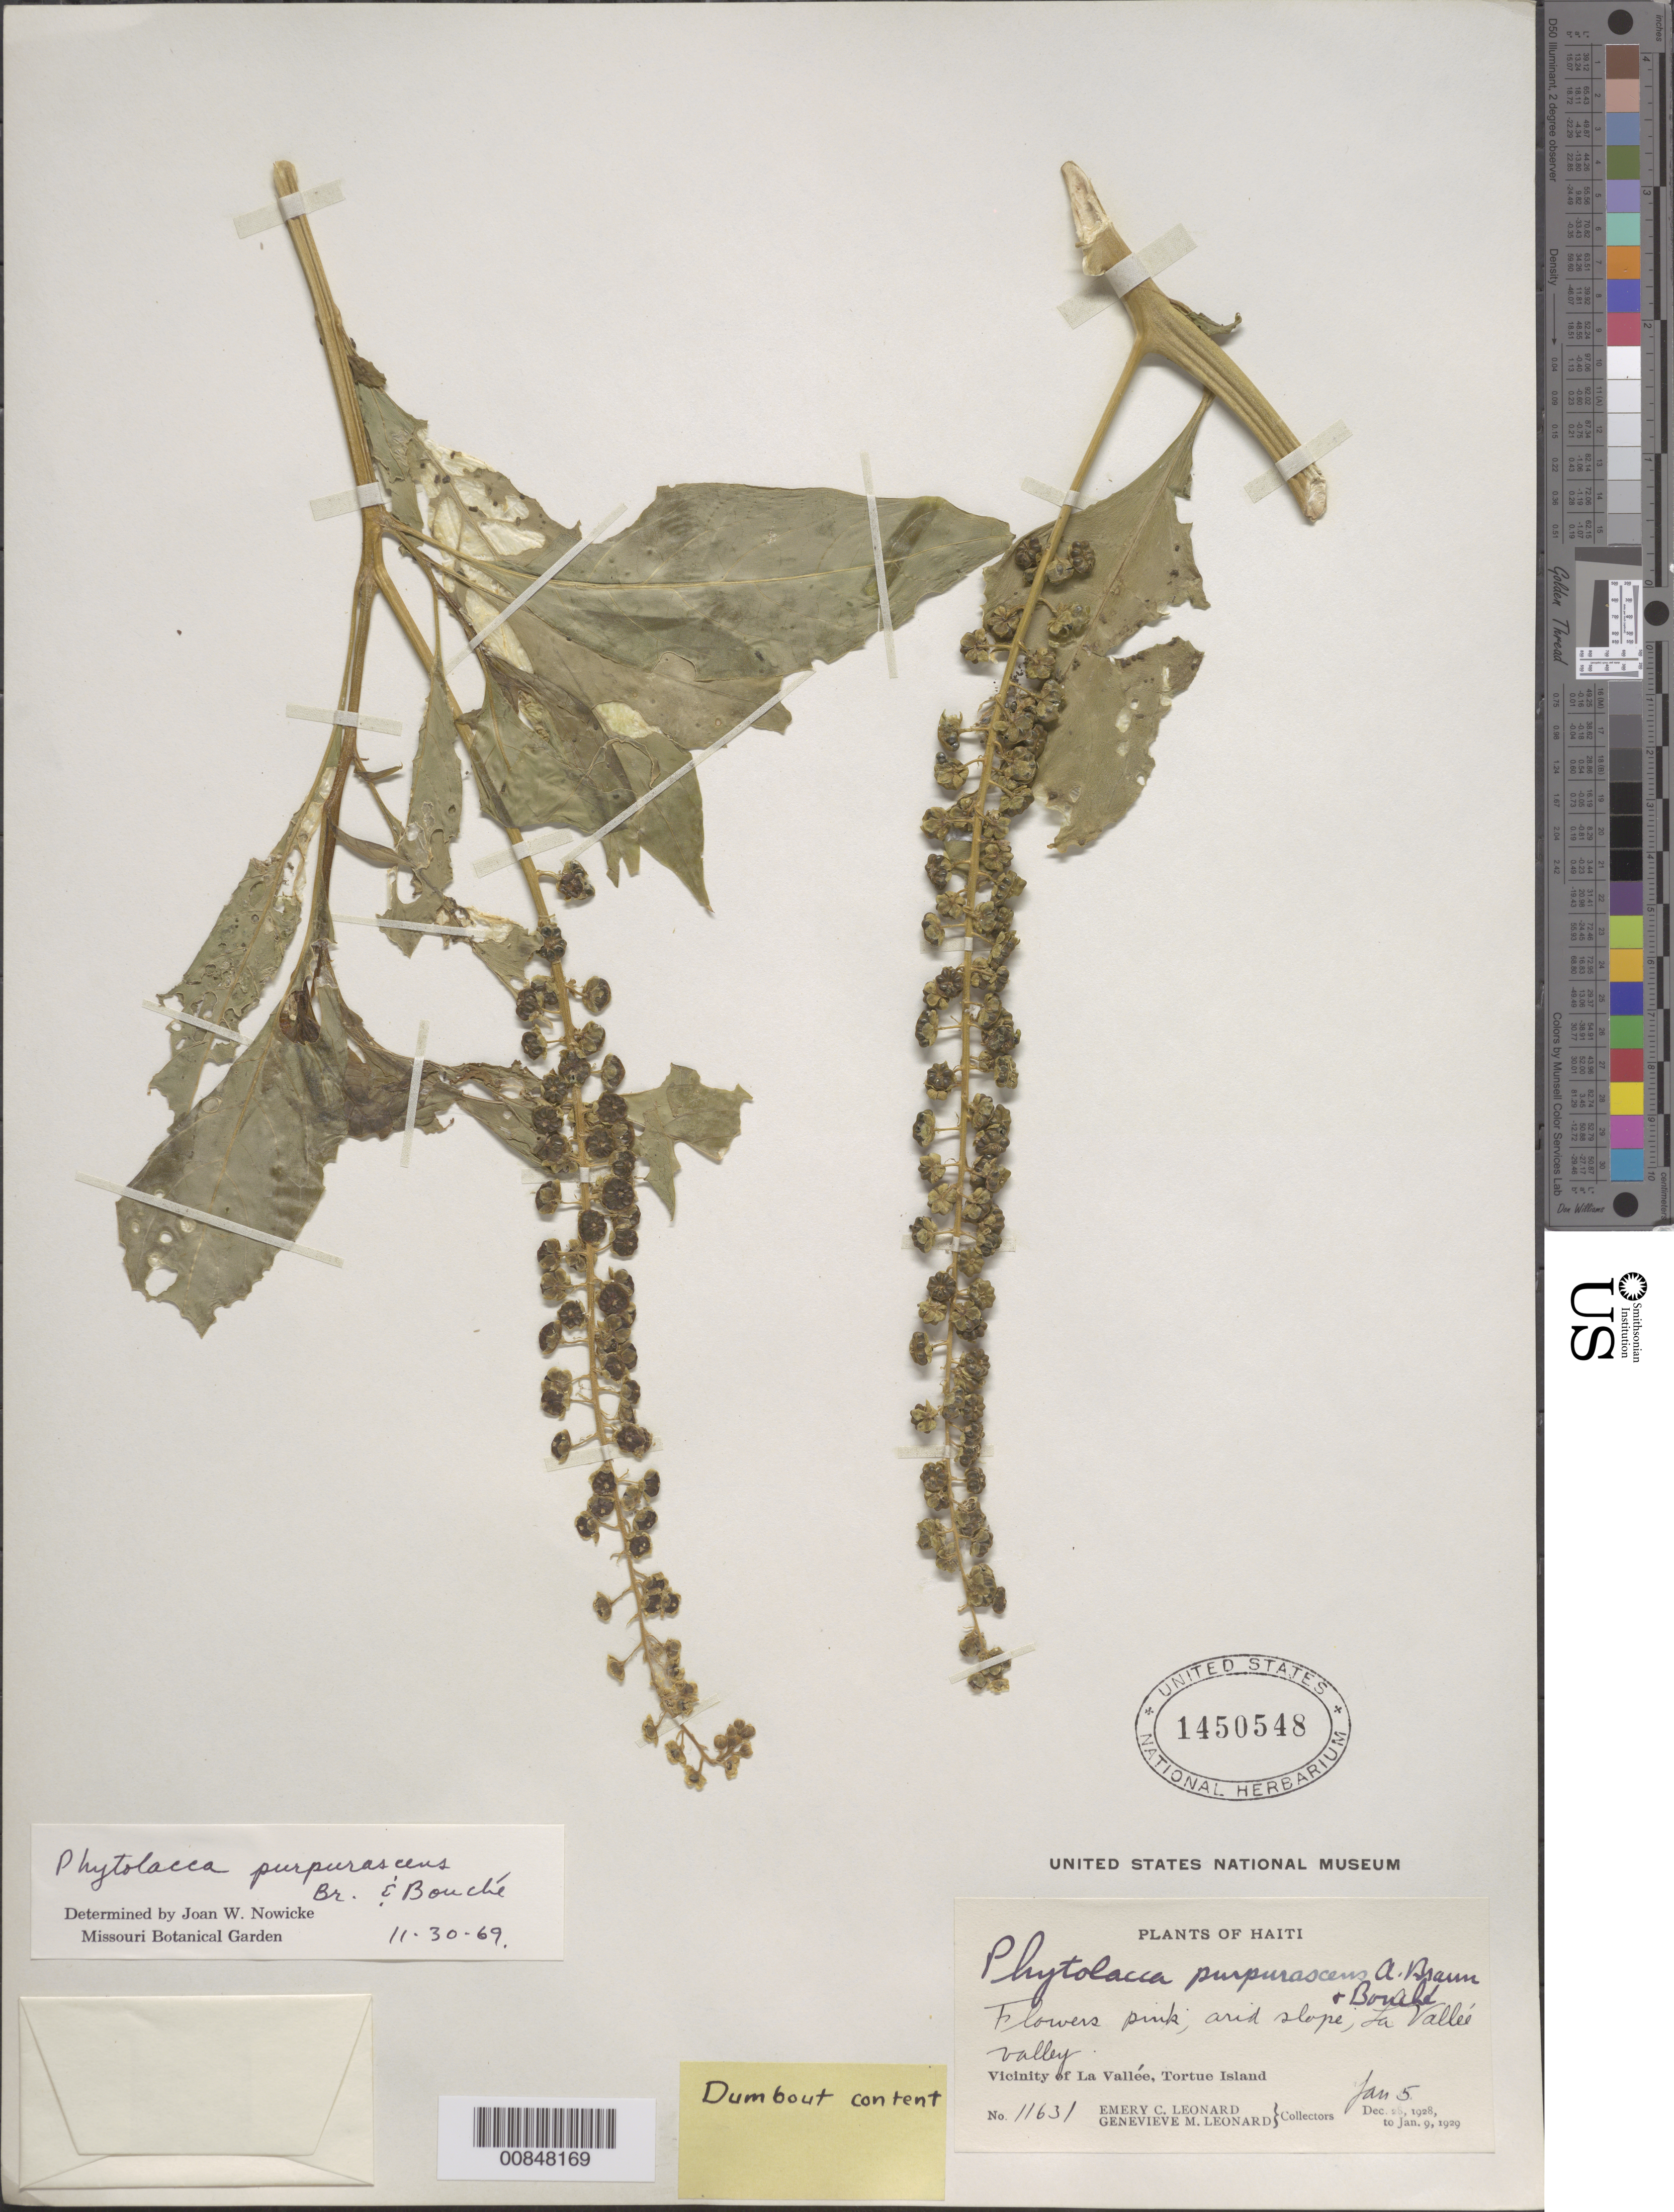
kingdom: Plantae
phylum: Tracheophyta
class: Magnoliopsida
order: Caryophyllales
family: Phytolaccaceae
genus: Phytolacca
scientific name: Phytolacca icosandra var. icosandra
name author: L.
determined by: Nowicke, J. W., (US), NMNH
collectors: E. C. Leonard & G. M. Leonard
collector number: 11631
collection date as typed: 05 Jan 1929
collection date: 1929-01-05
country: Haiti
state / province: Nord-Óuest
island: Île de la Tortue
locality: Vicinity of La Vallée, Tortue Island. La Vallée Valley.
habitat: Arid slope.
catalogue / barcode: US 1450548